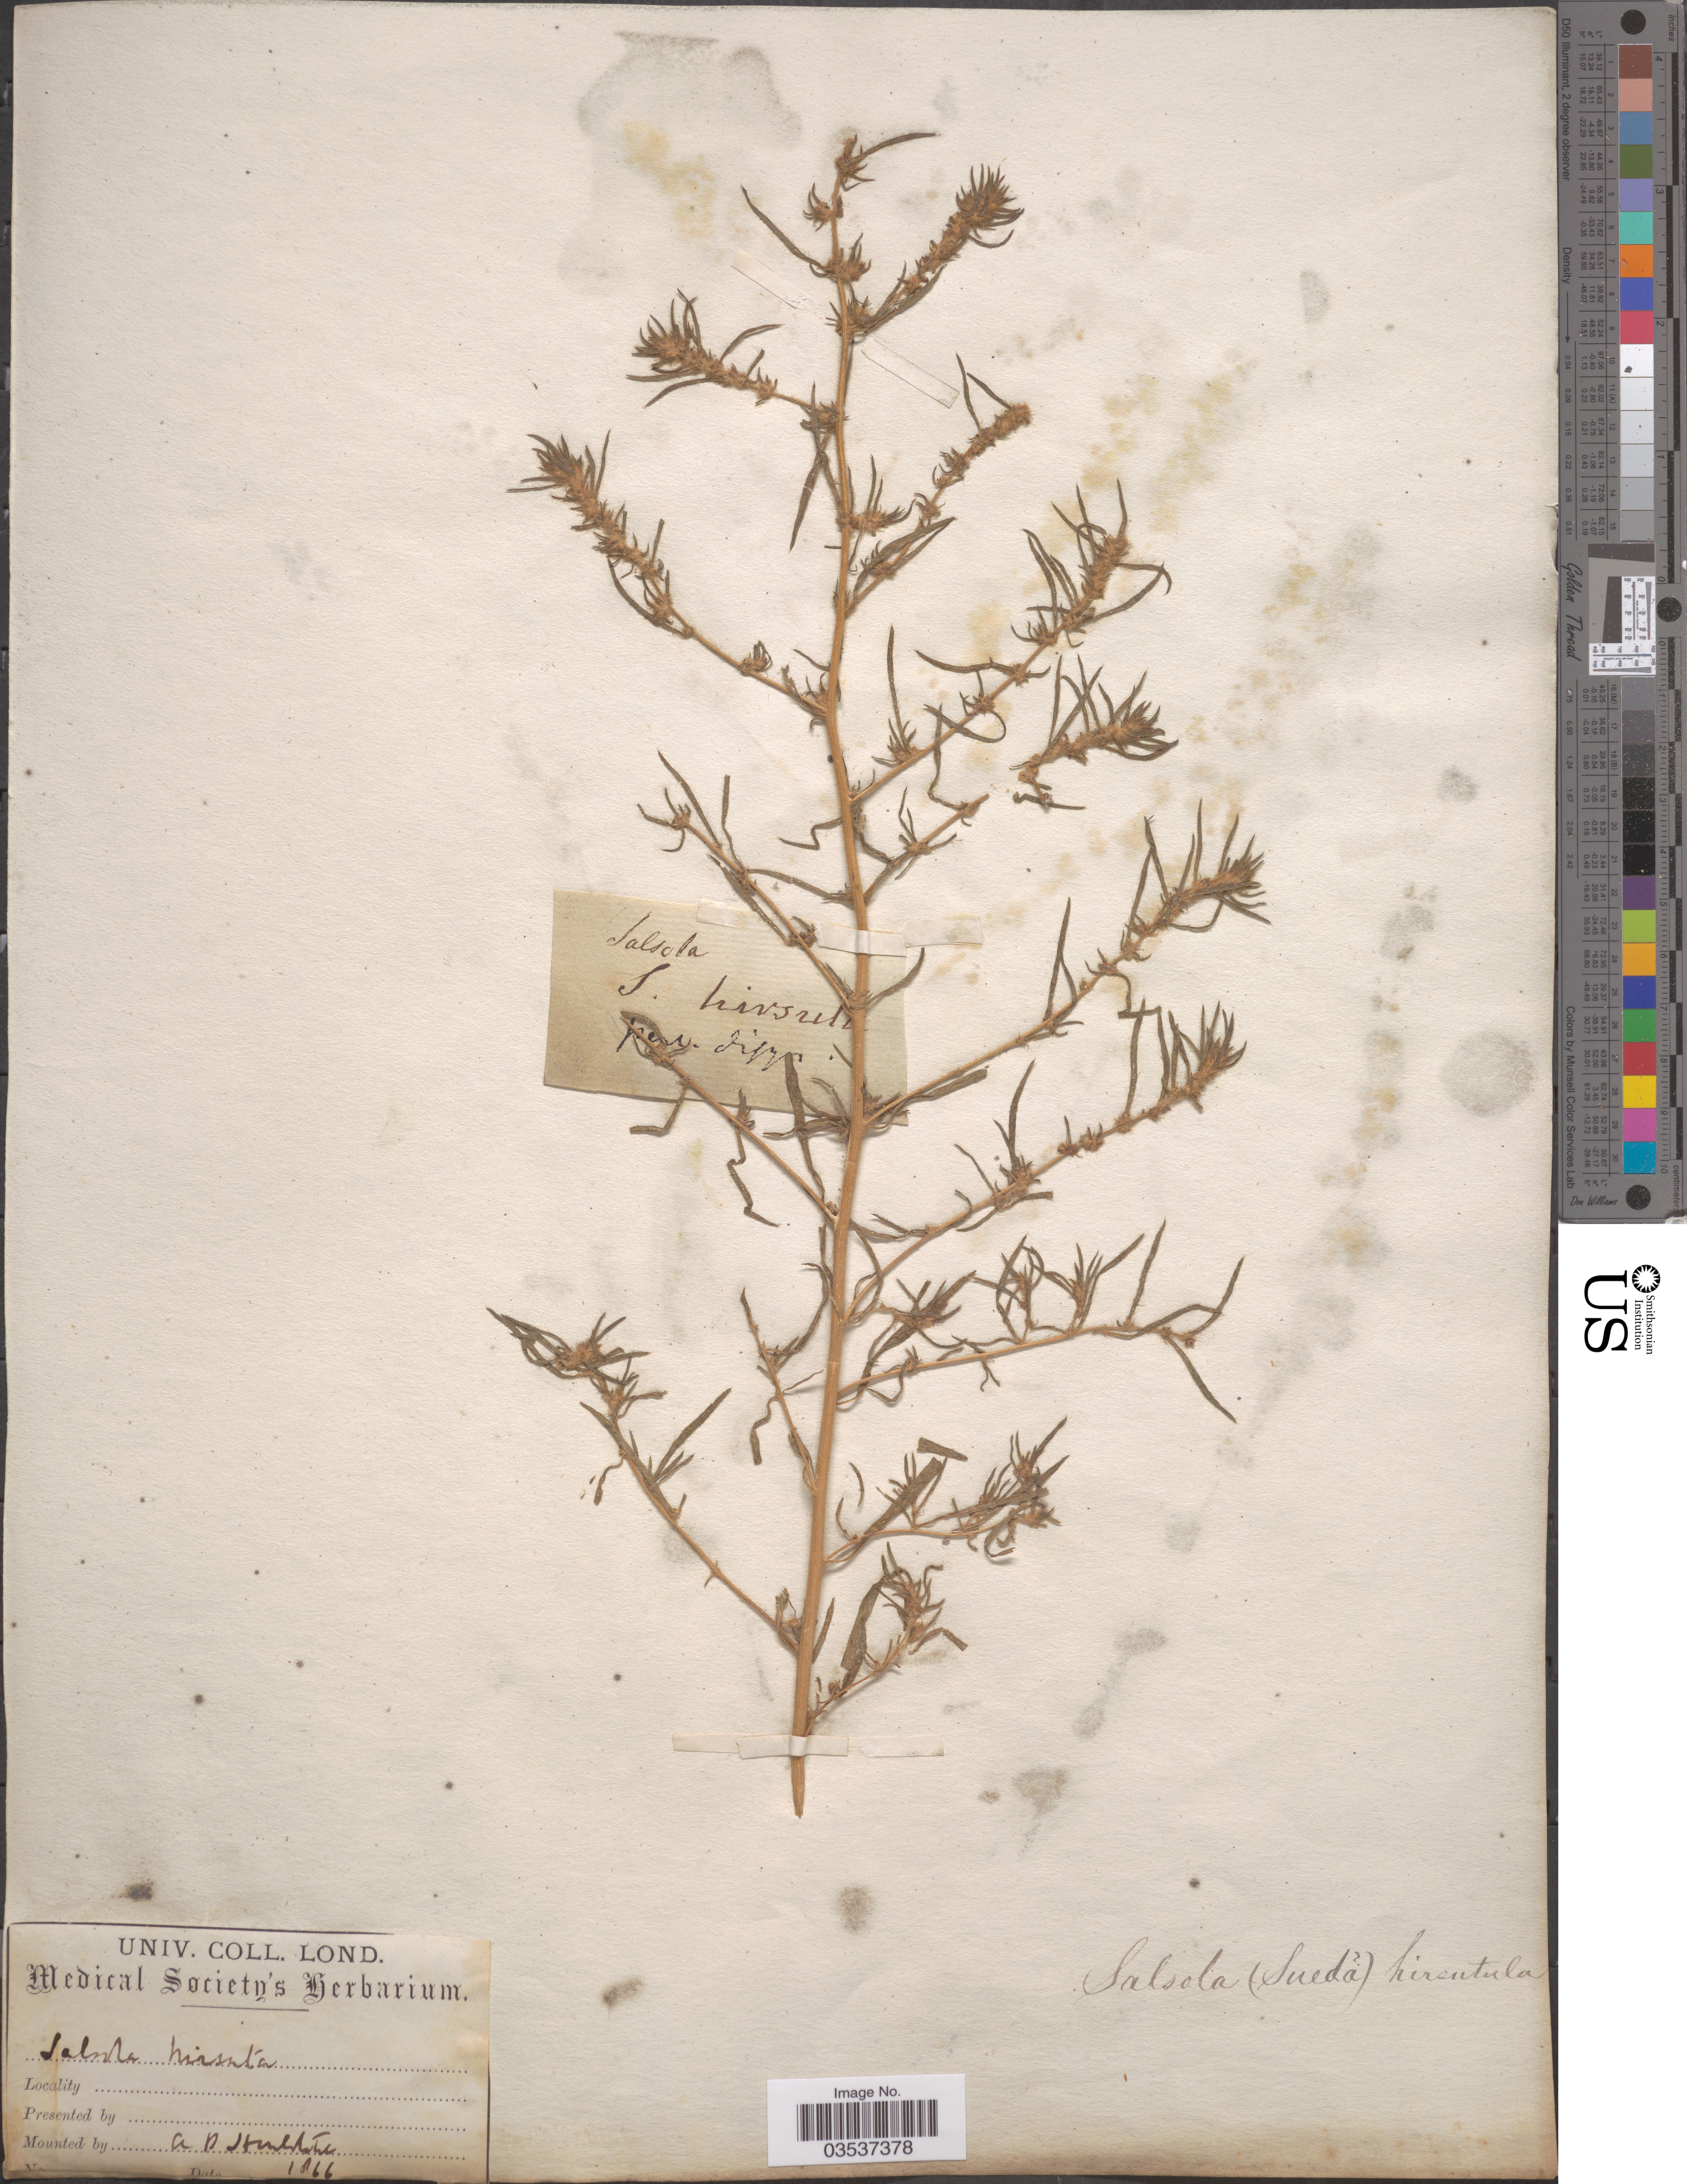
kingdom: Plantae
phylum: Tracheophyta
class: Magnoliopsida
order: Caryophyllales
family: Amaranthaceae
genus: Suaeda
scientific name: Suaeda hirsuta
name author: (L.) Rchb.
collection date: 1866